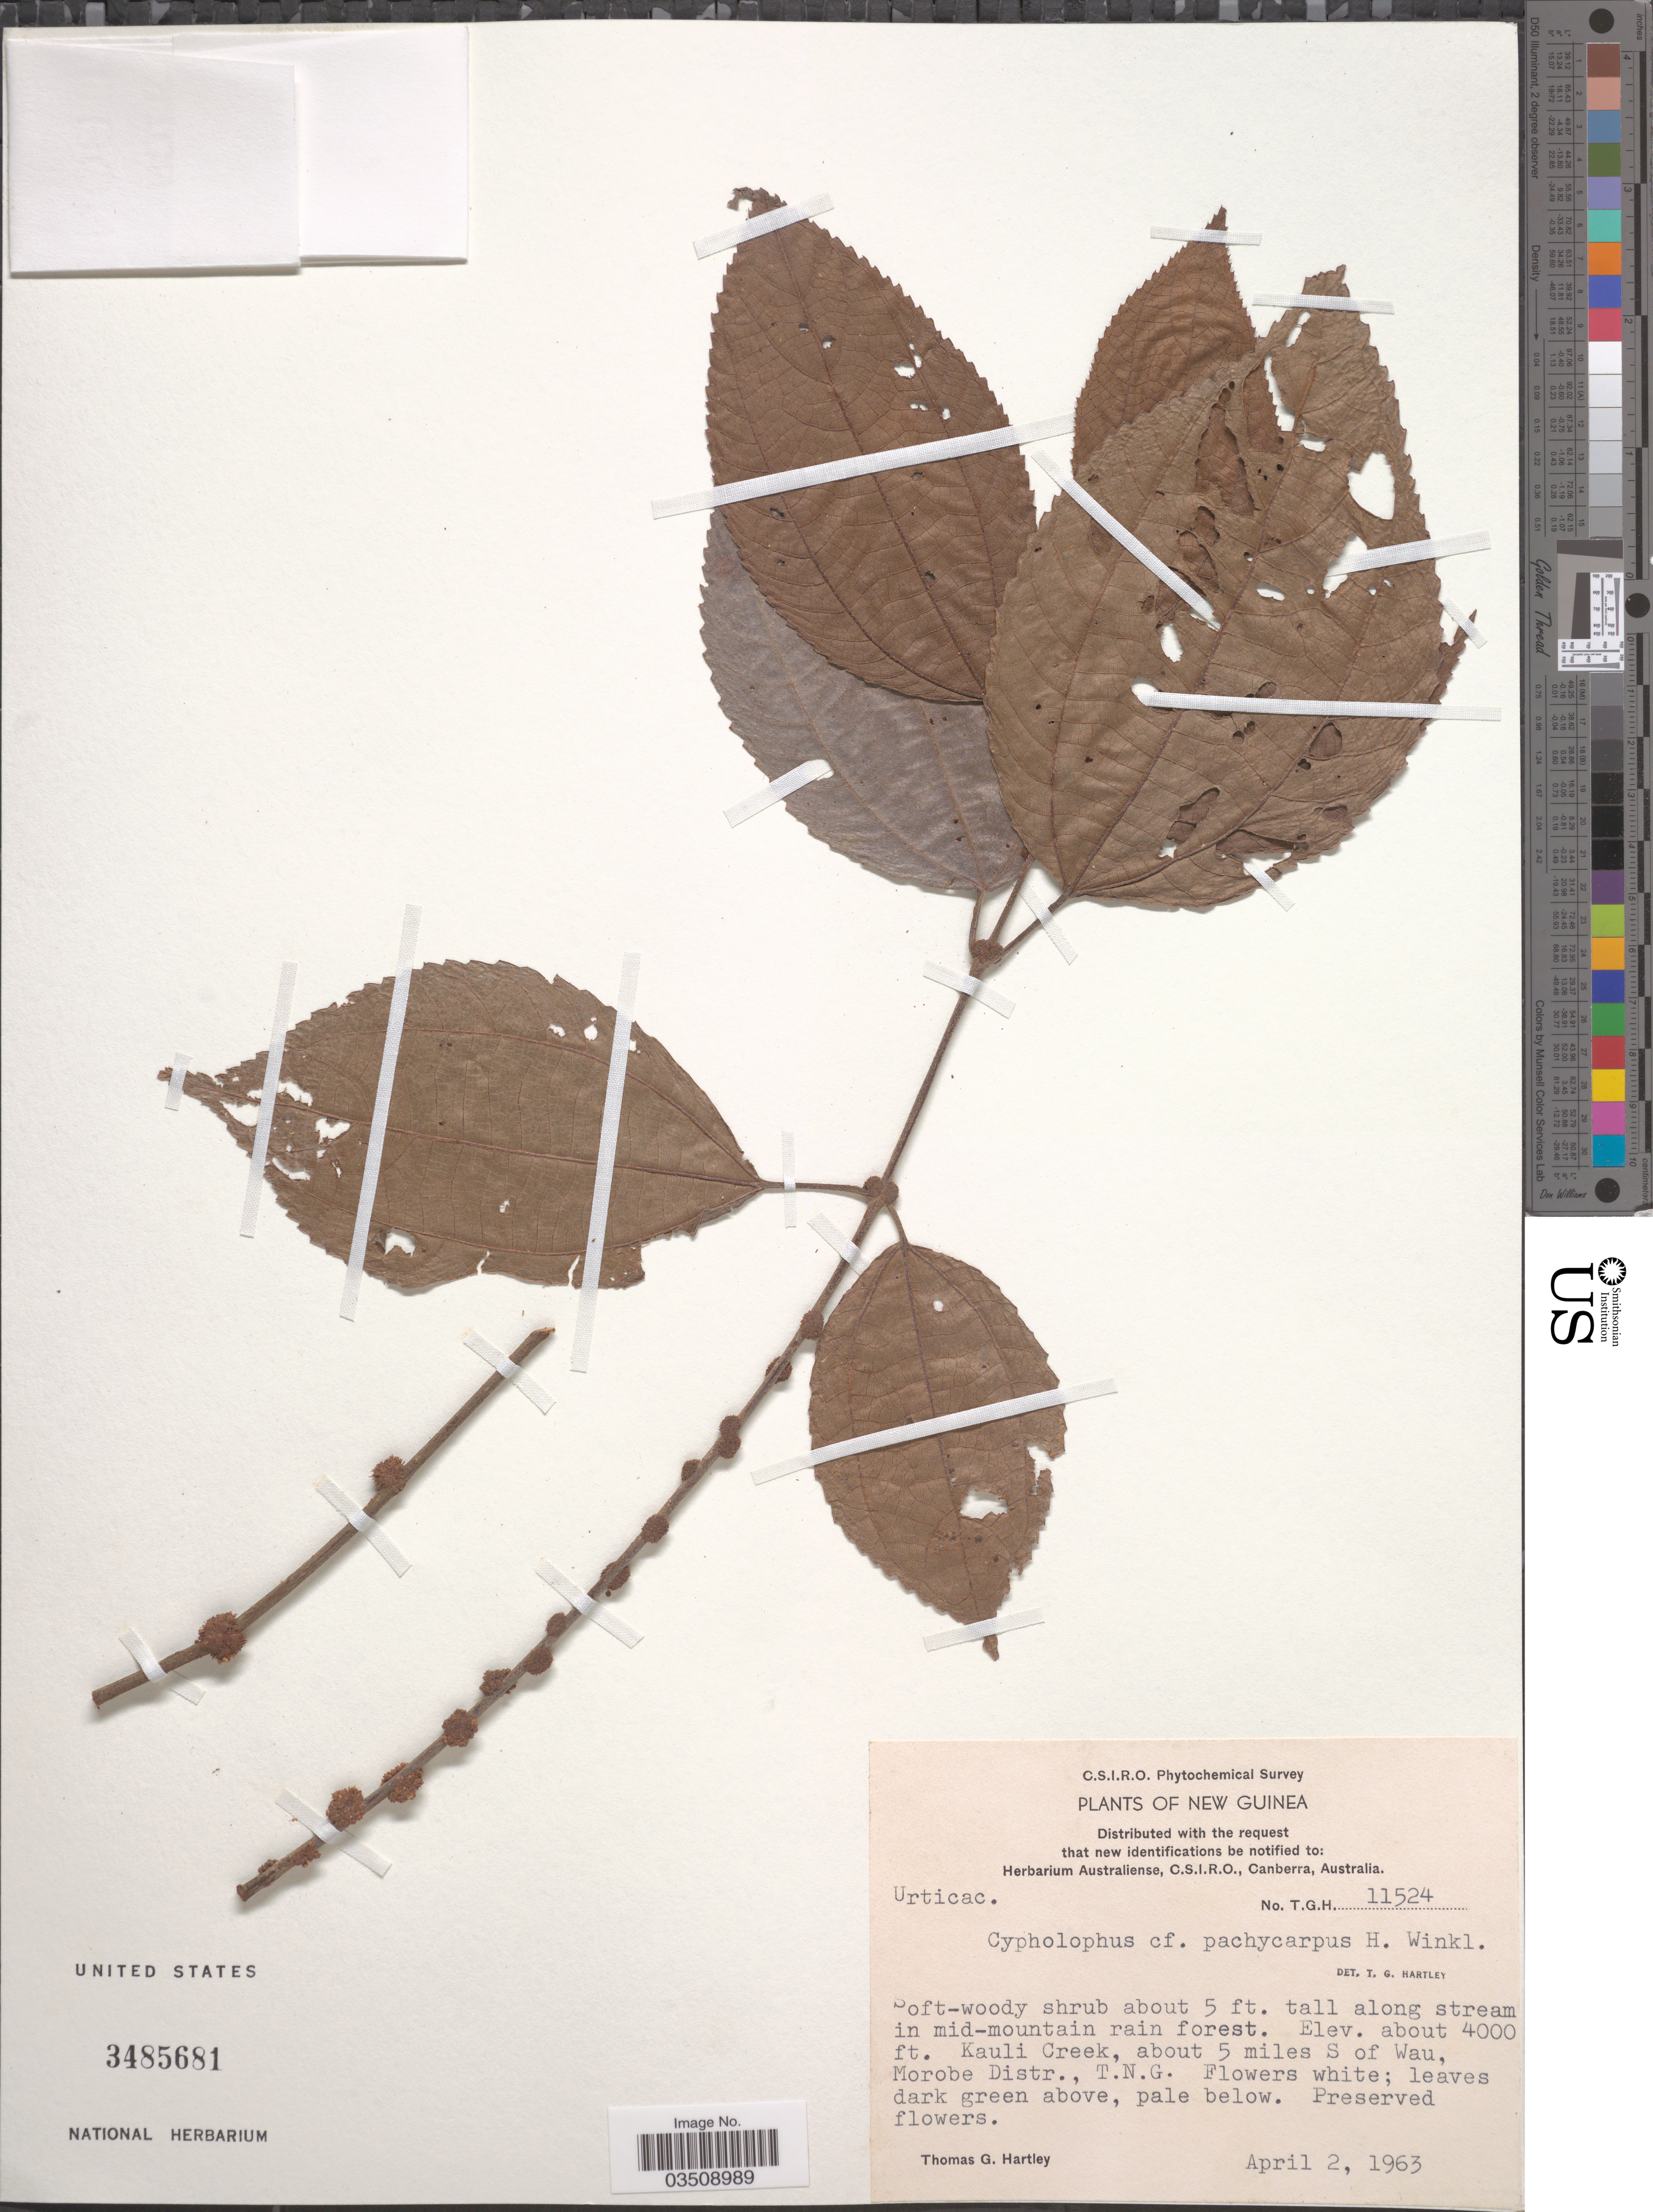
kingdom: Plantae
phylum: Tracheophyta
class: Magnoliopsida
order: Rosales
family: Urticaceae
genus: Cypholophus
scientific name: Cypholophus pachycarpus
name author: H.J.P. Winkl.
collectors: T. G. Hartley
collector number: TGH11524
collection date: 1963-04-02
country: Papua New Guinea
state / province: Morobe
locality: New Guinea. Kauli Creek, about 5 miles S of Wau, Morobe Distr., T.N.G.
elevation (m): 1219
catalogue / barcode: US 3485681